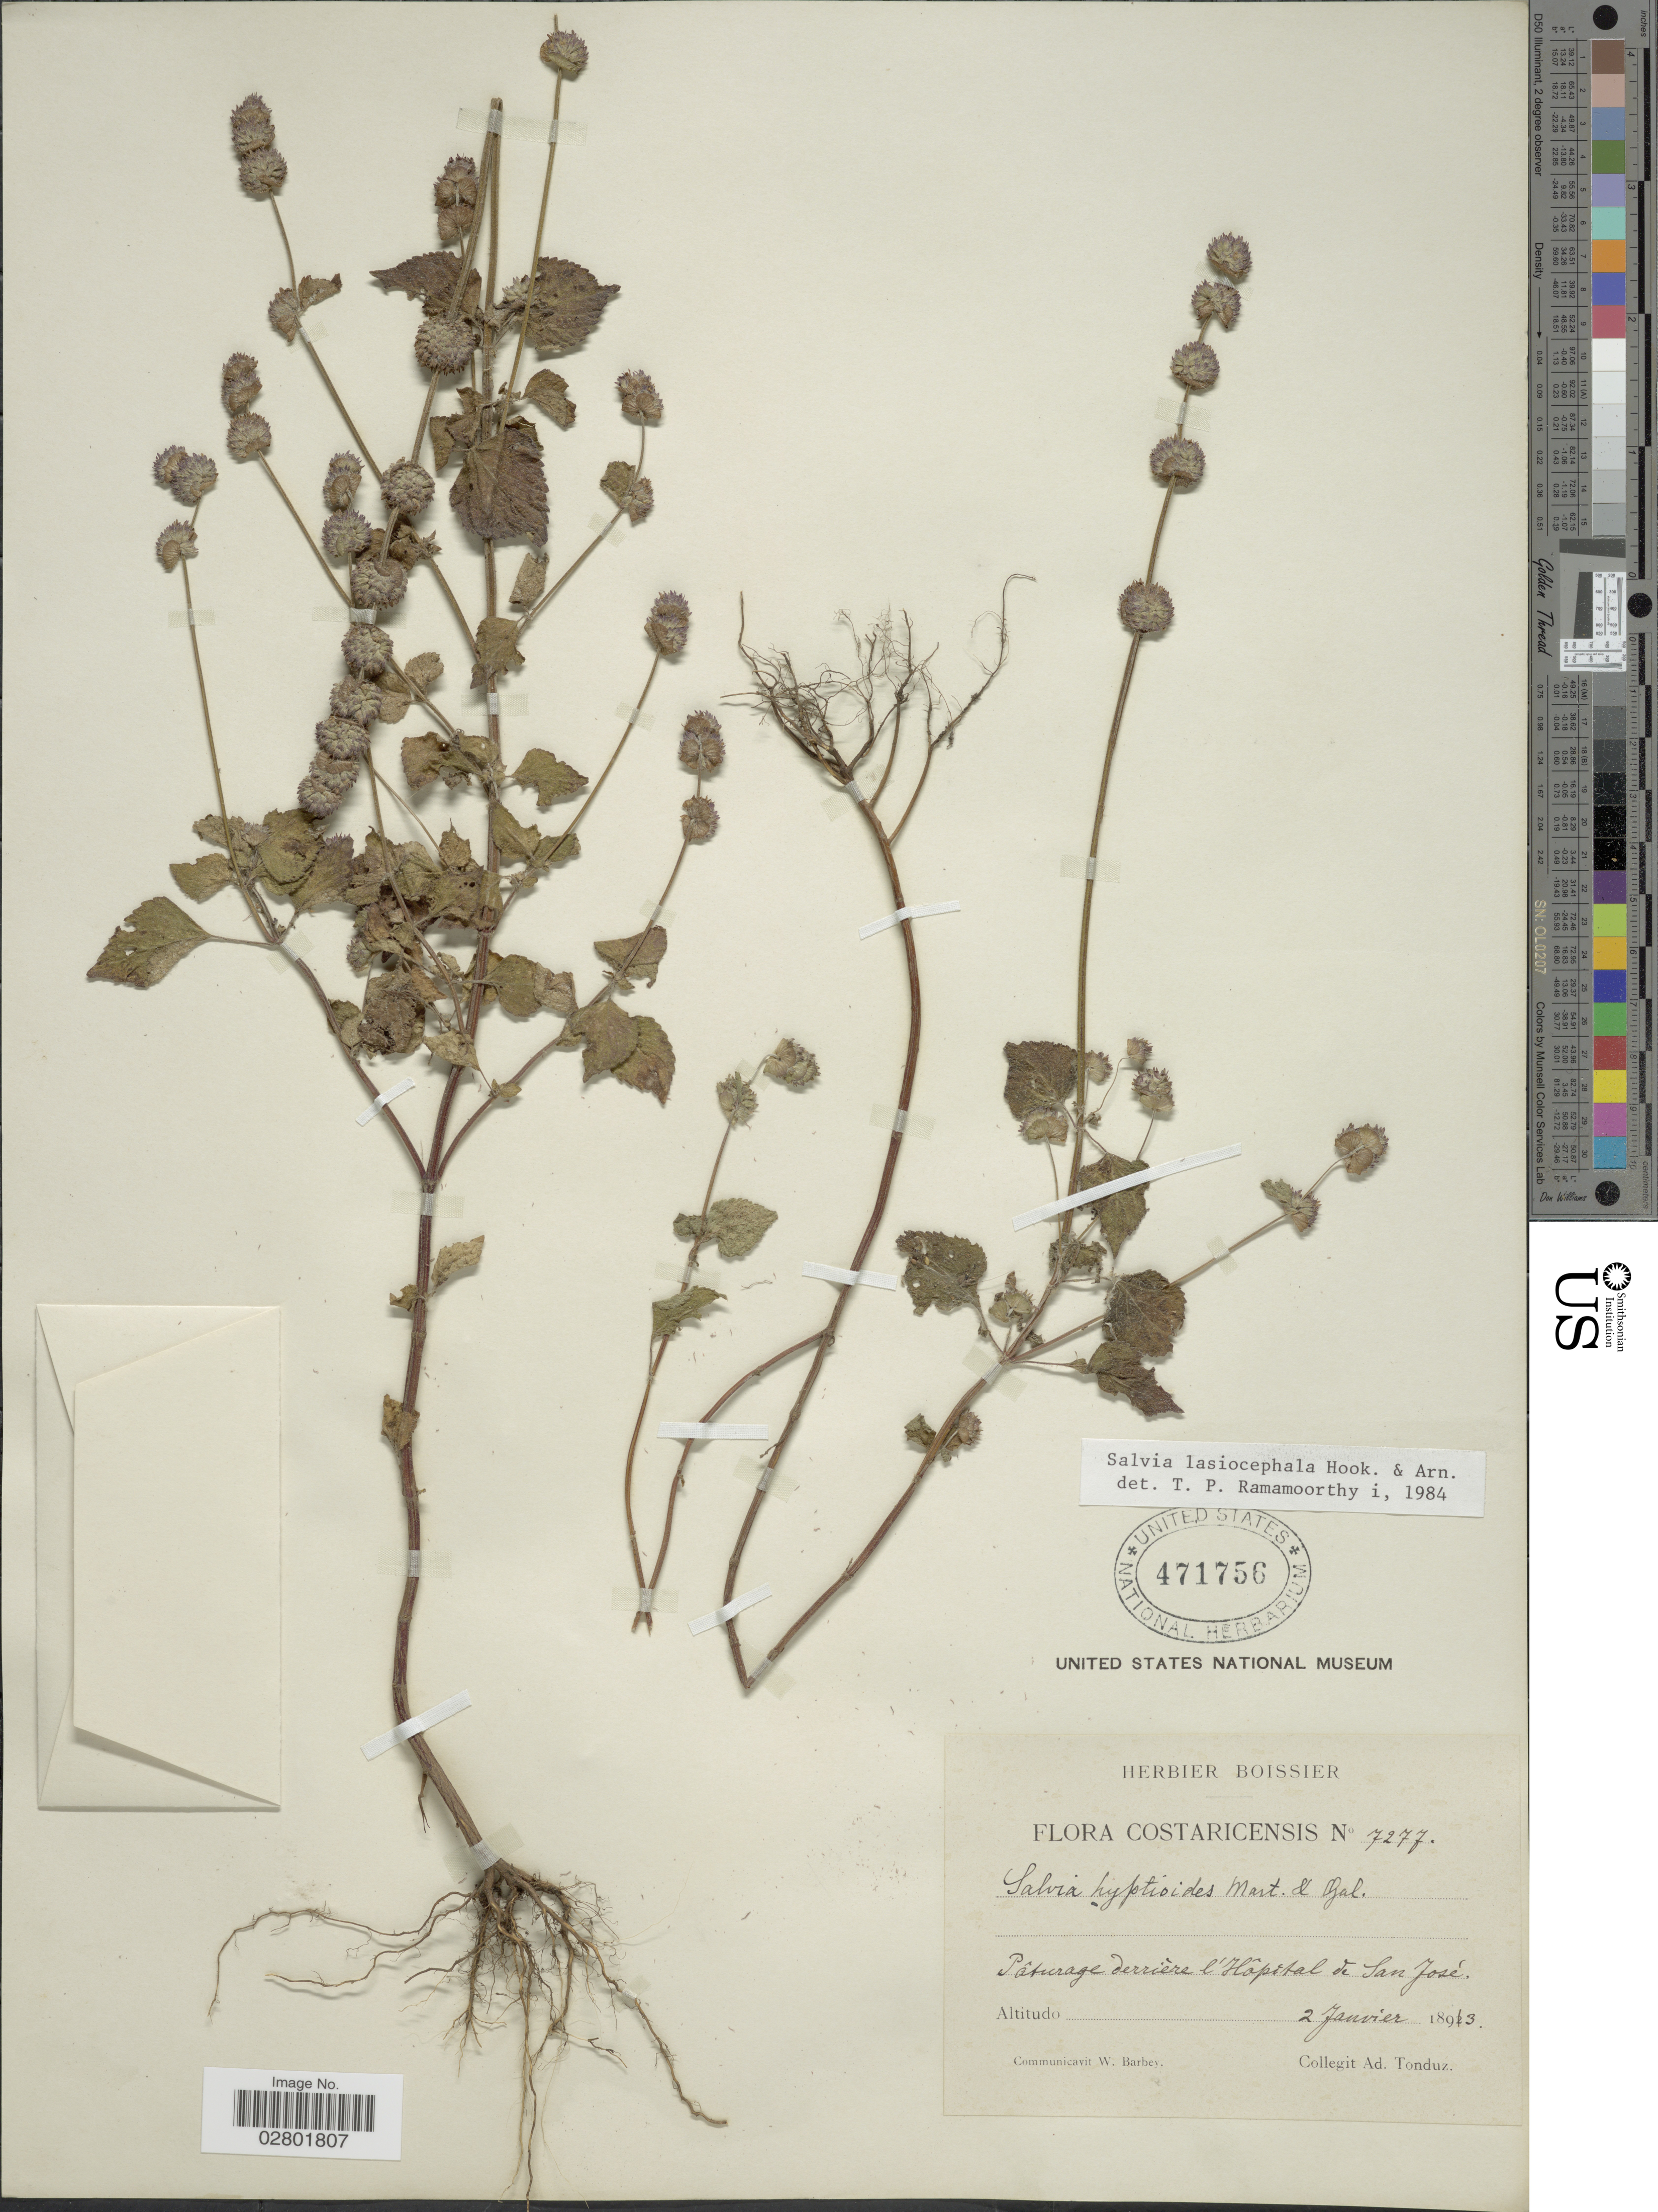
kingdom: Plantae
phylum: Tracheophyta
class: Magnoliopsida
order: Lamiales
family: Lamiaceae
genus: Salvia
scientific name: Salvia lasiocephala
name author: Hook. & Arn.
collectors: A. Tonduz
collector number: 7277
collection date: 1893-01-02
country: Costa Rica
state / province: San José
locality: Pâturage derriére l'Hôpital de San José.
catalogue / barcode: US 471756